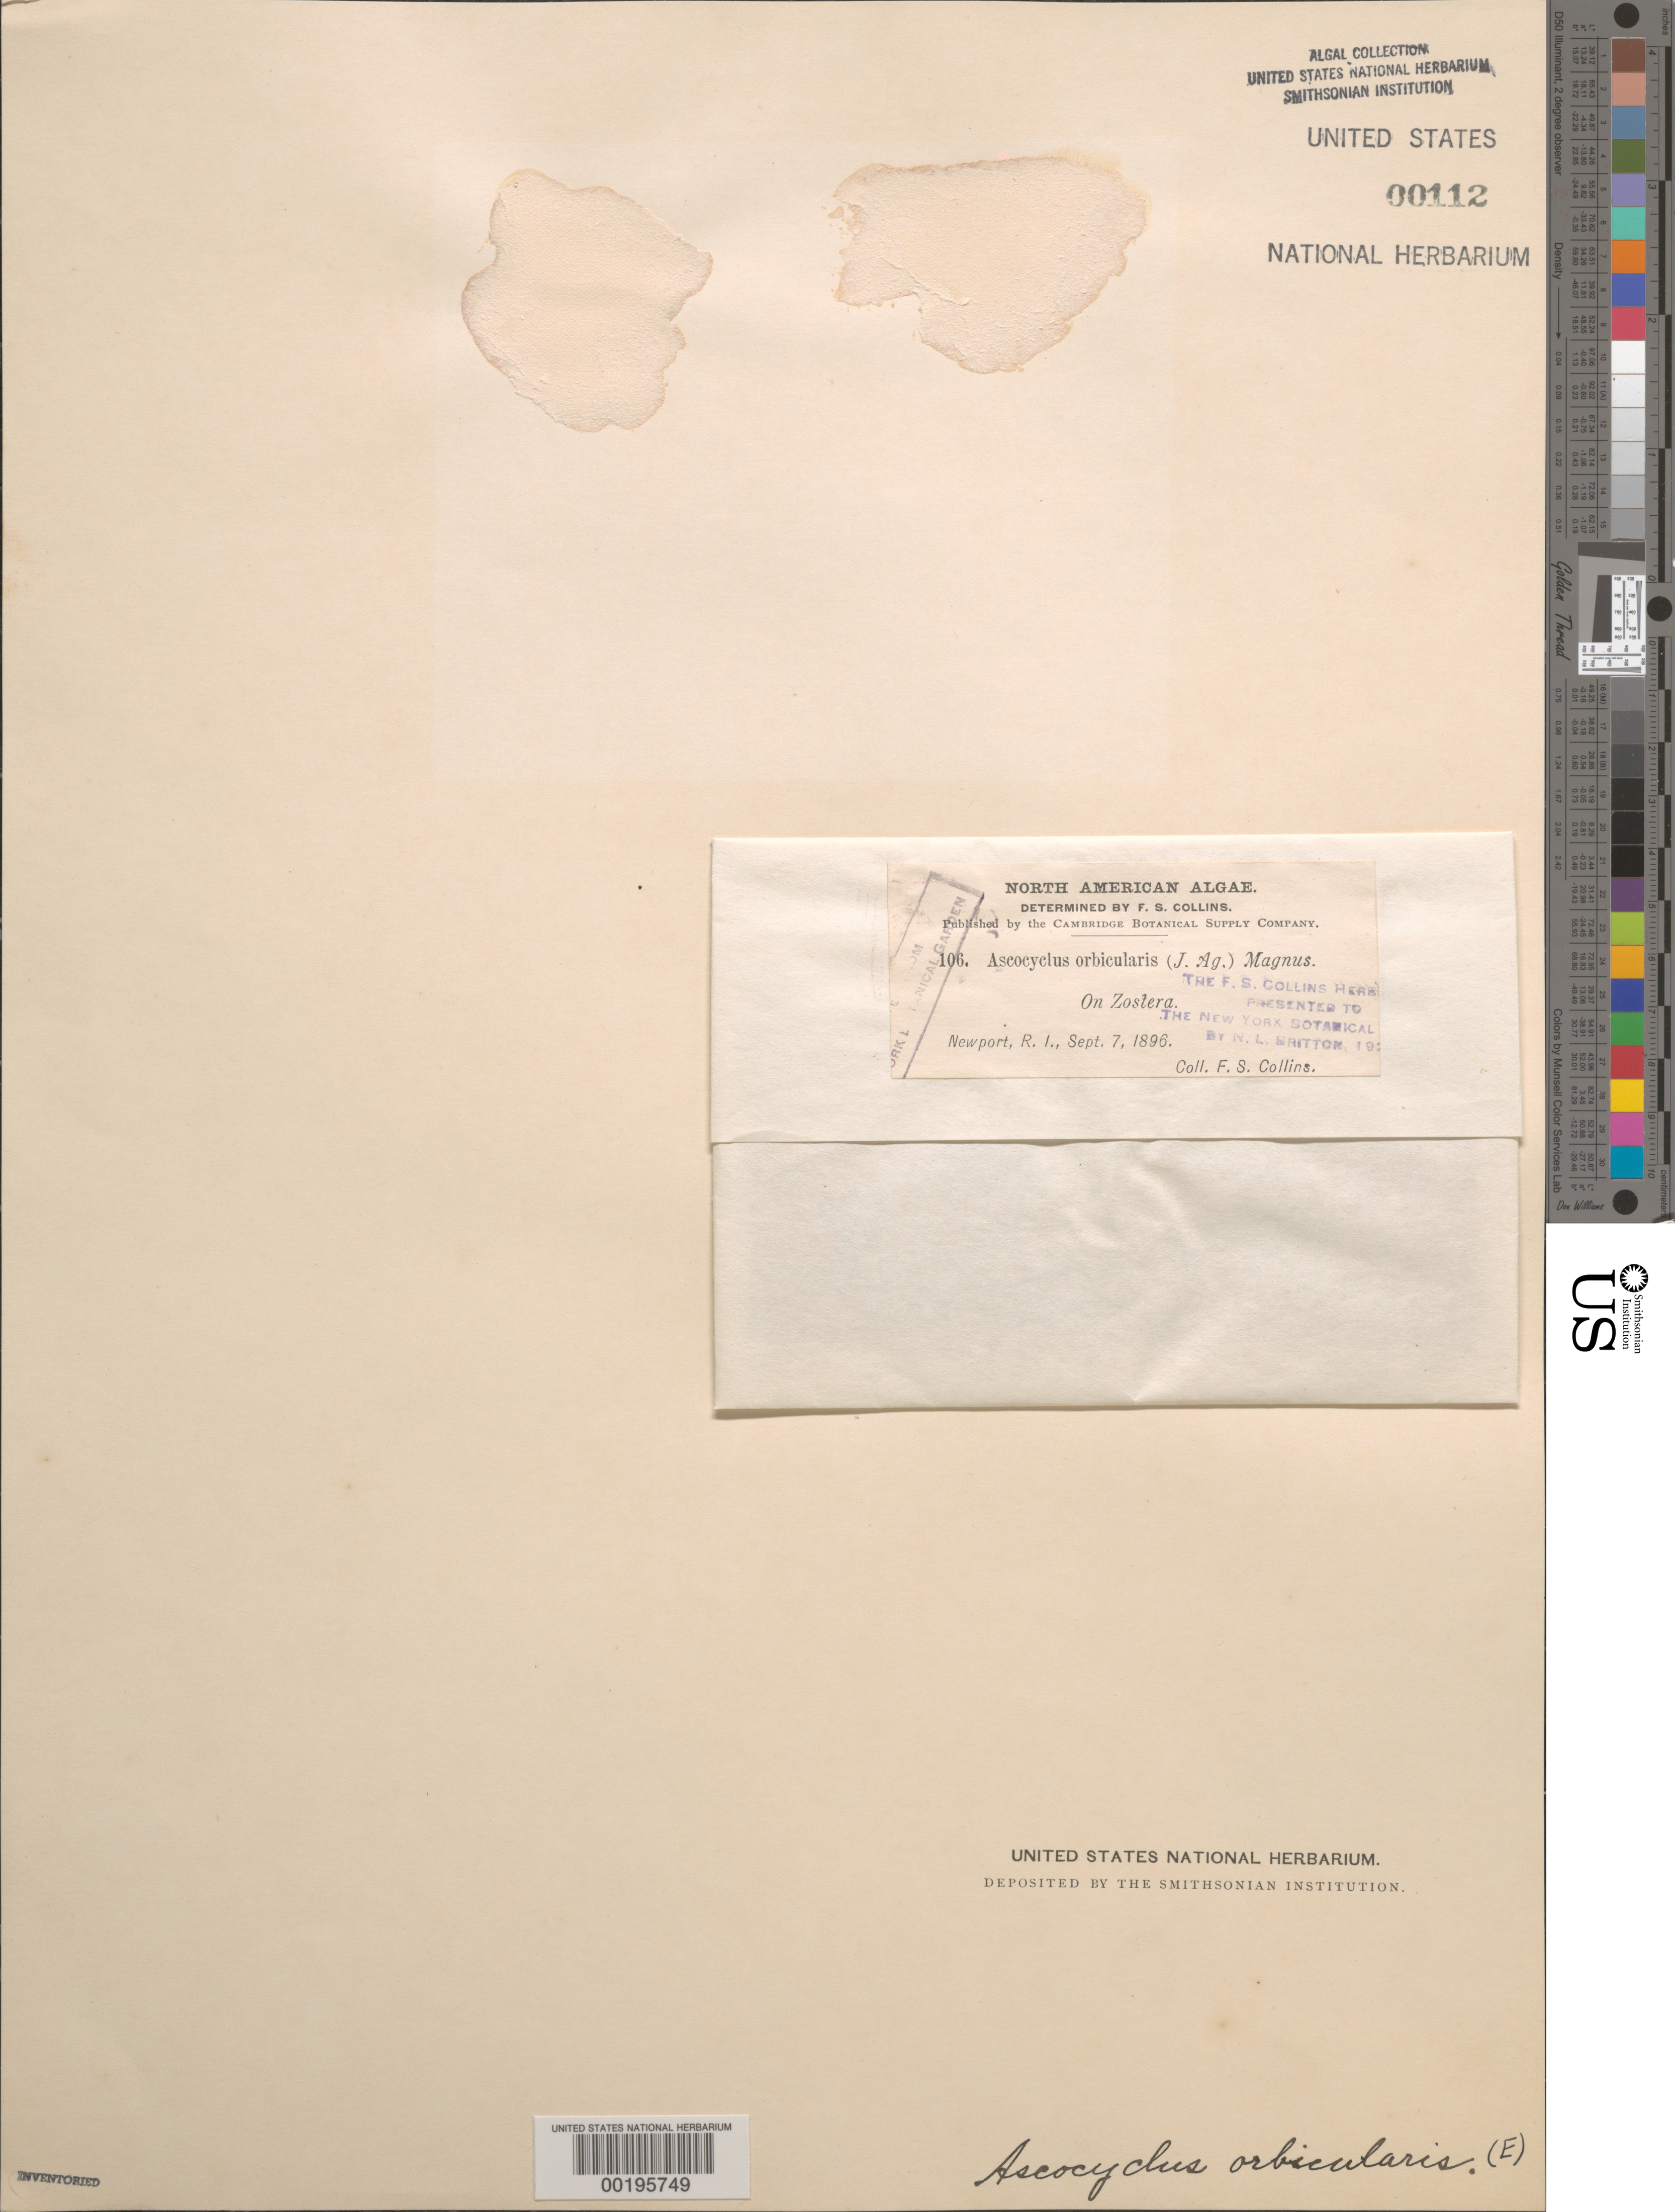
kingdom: Chromista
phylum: Ochrophyta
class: Phaeophyceae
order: Ectocarpales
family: Chordariaceae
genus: Ascocyclus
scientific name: Ascocyclus orbicularis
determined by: Collins, Frank S.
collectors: F. Collins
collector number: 106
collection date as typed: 07 Sep 1896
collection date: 1896-09-07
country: United States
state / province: Rhode Island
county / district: Newport County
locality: Newport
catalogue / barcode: US 112